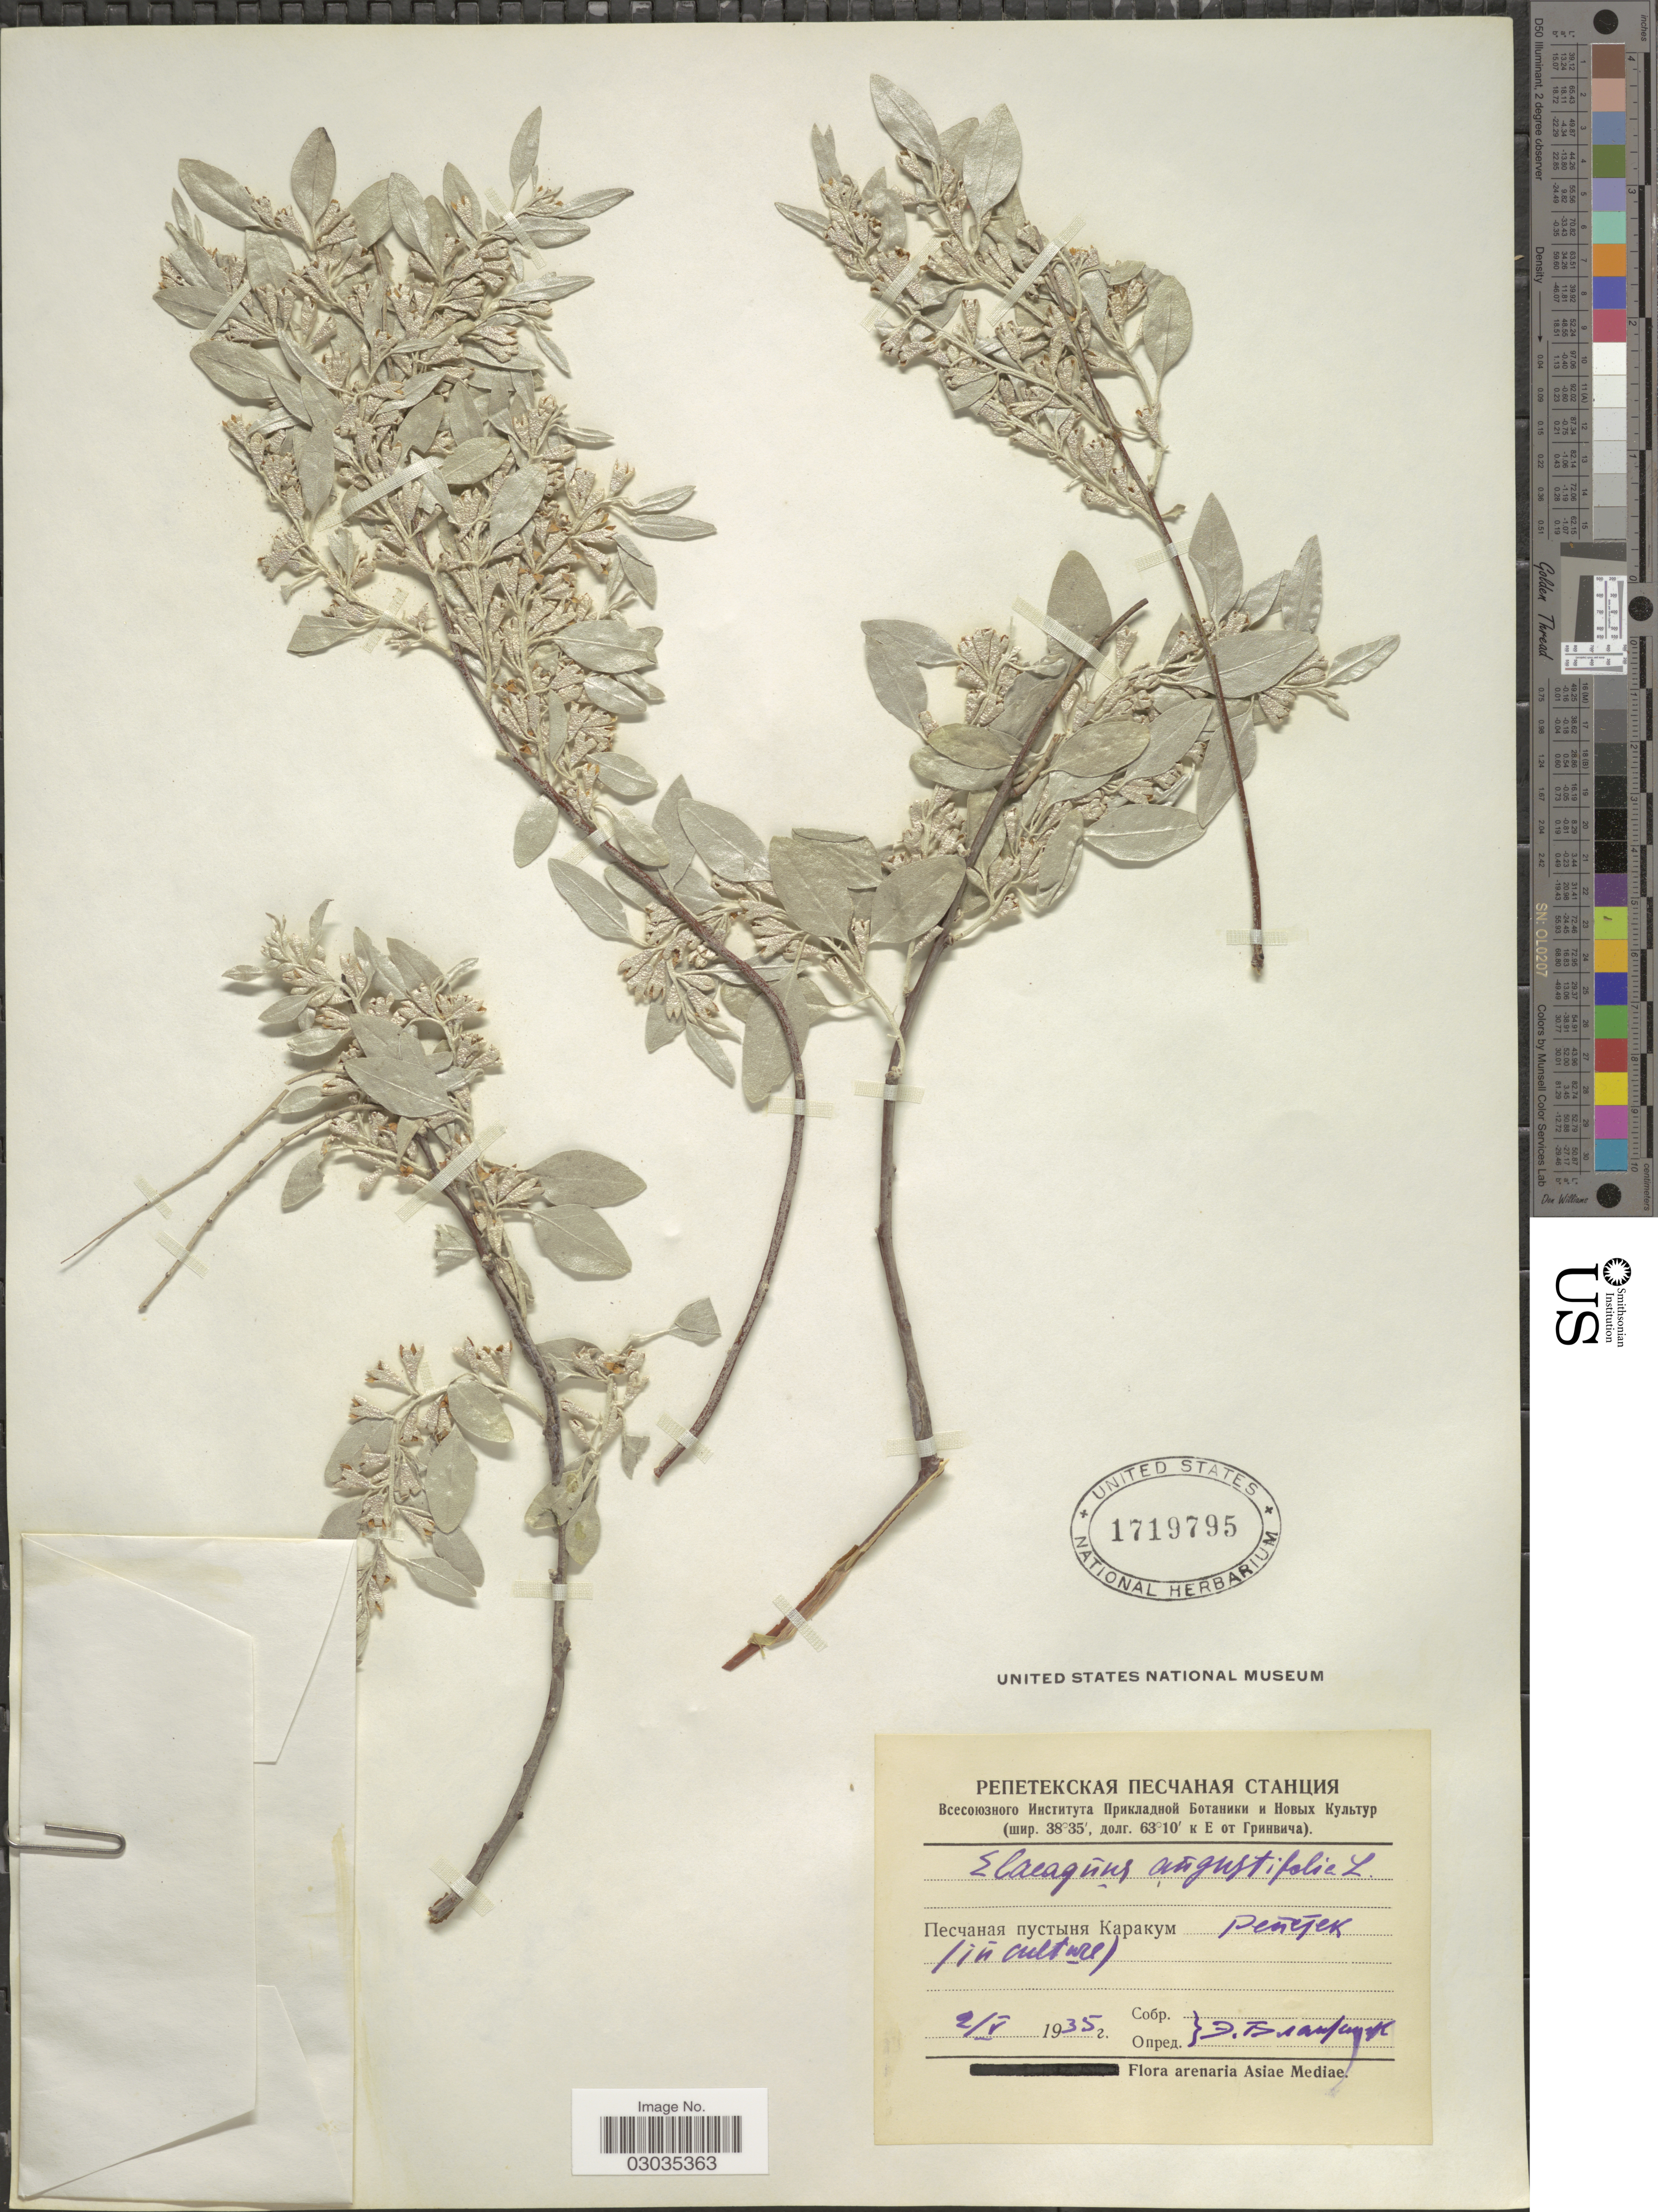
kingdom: Plantae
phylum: Tracheophyta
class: Magnoliopsida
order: Rosales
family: Elaeagnaceae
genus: Elaeagnus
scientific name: Elaeagnus angustifolia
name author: L.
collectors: E. Blagovechensky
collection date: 1935-05-02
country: Turkmenistan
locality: Repetek, Karakum Desert. (in culture).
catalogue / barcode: US 1719795